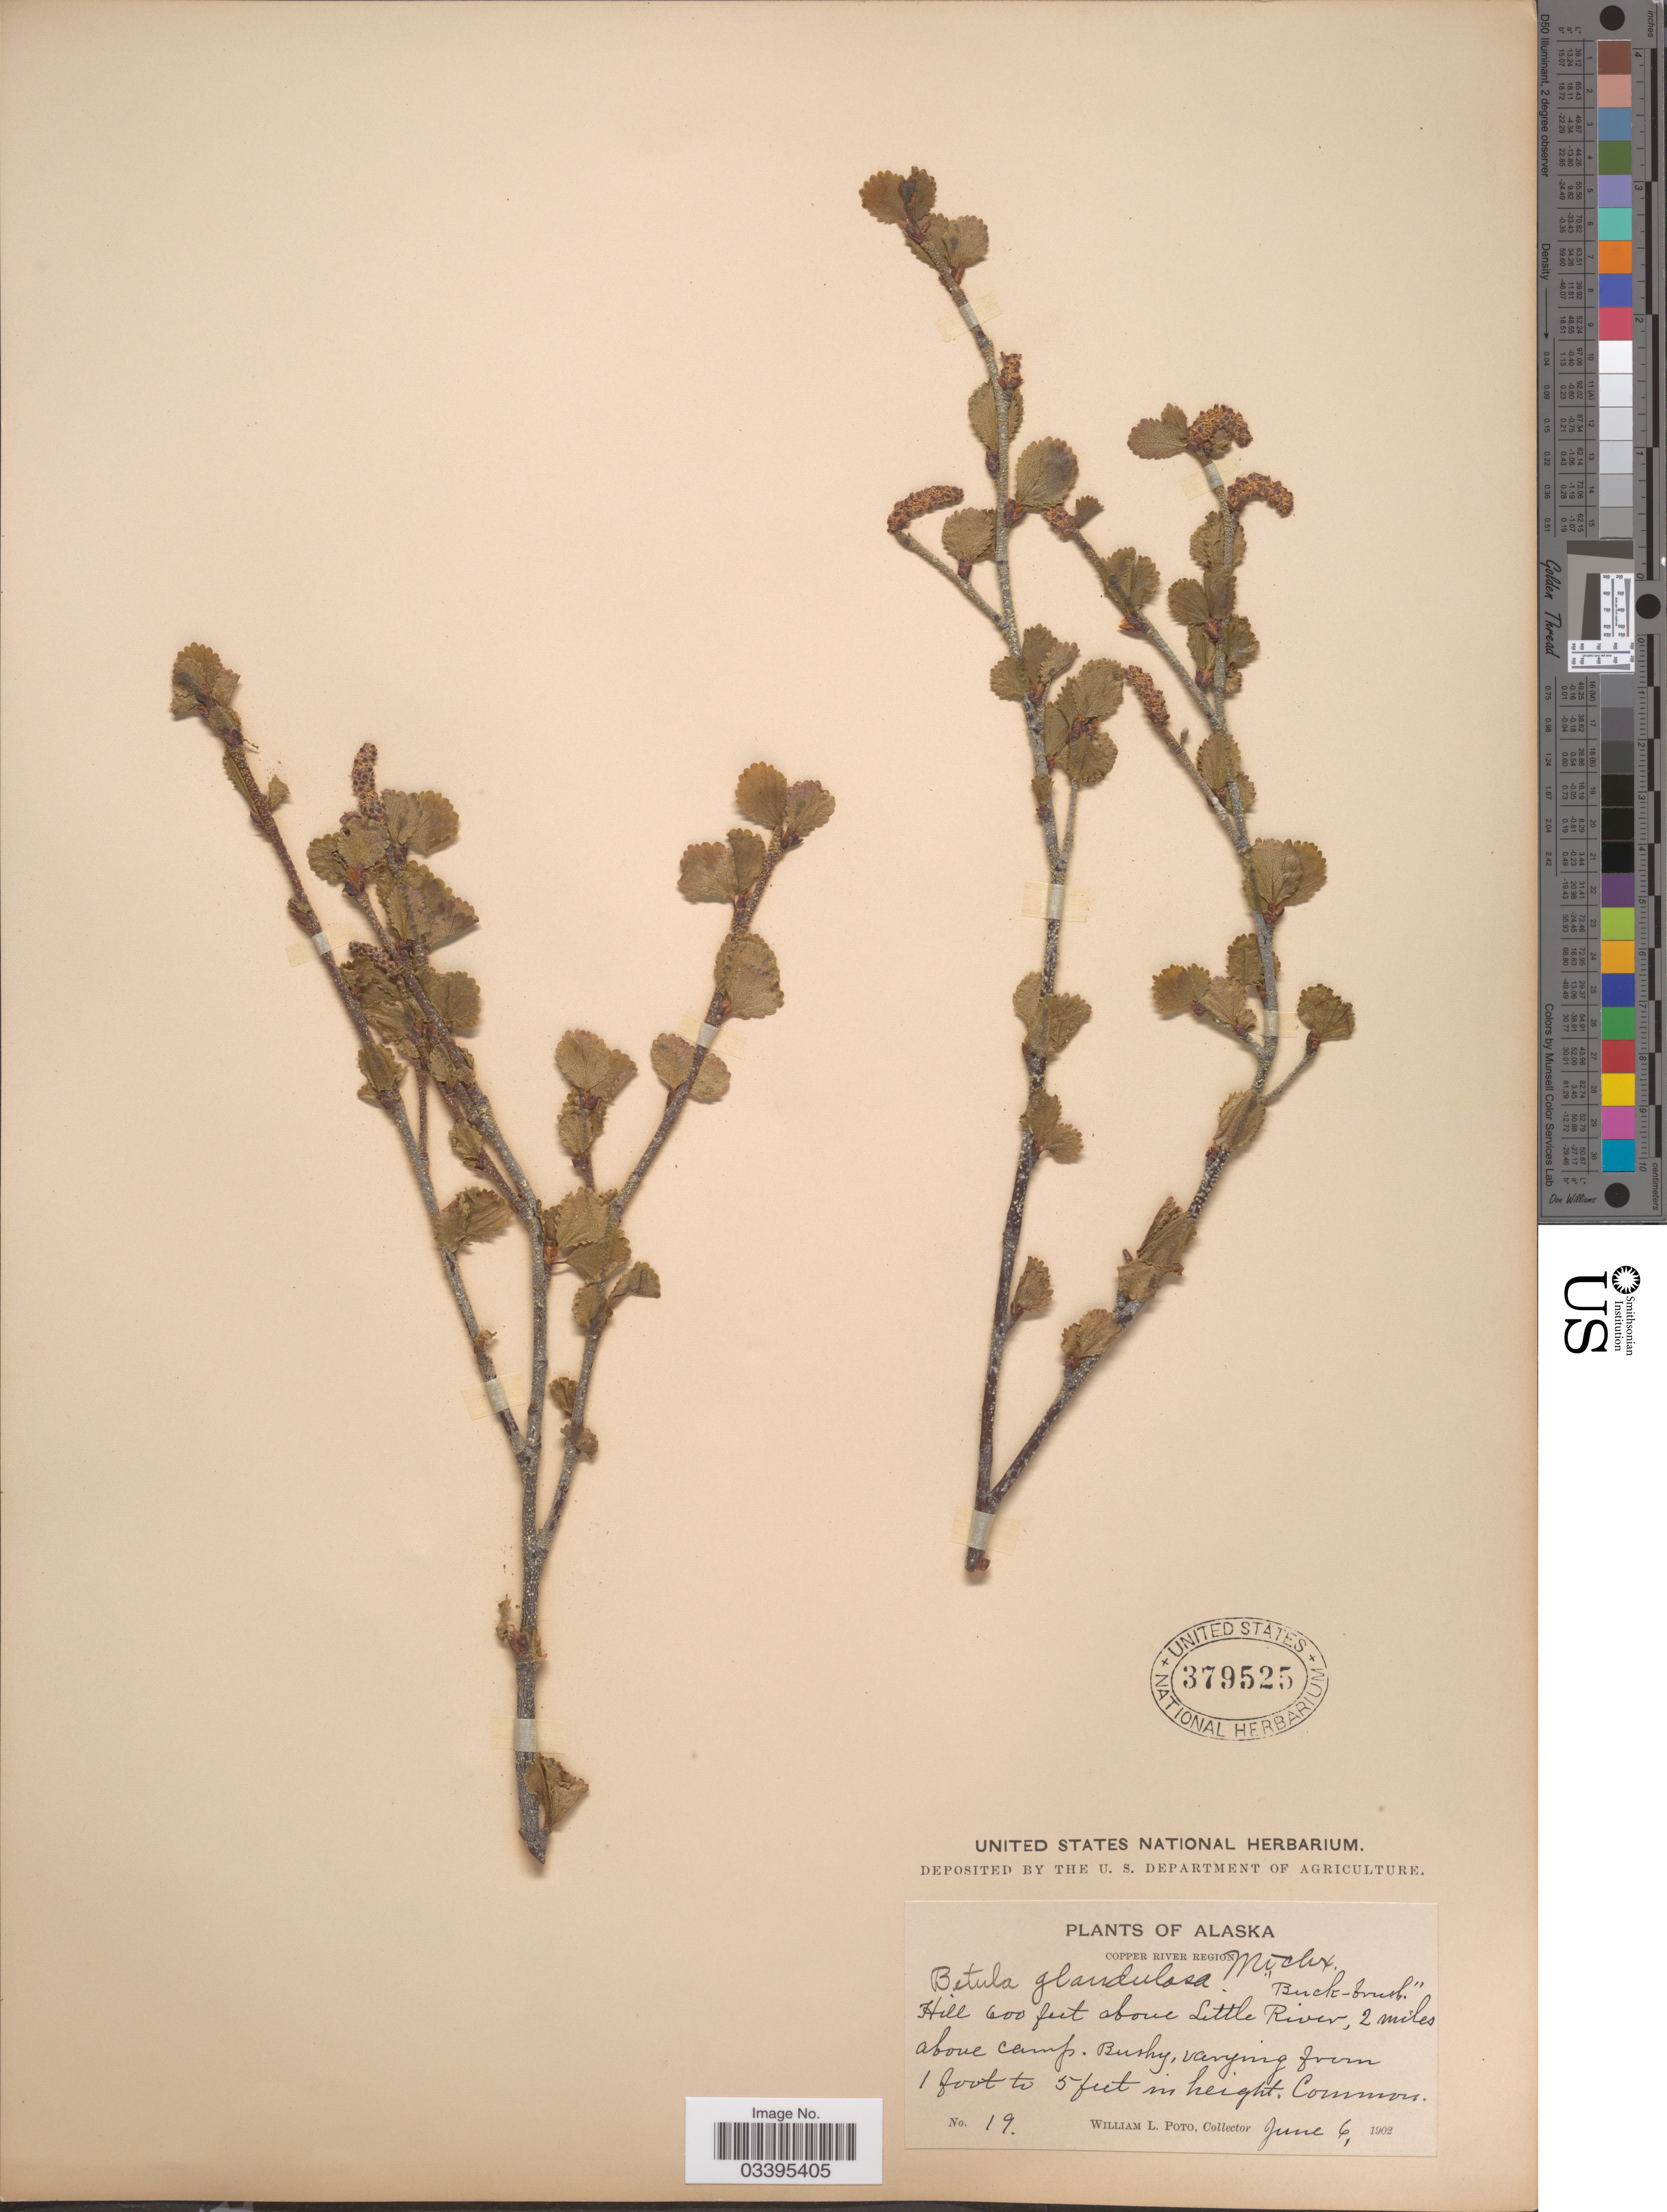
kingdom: Plantae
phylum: Tracheophyta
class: Magnoliopsida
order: Fagales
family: Betulaceae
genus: Betula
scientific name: Betula glandulosa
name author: Michx.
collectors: W. Poto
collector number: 19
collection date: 1902-06-06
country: United States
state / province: Alaska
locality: Copper River Region. Hill 600 feet above Little River, 2 miles above camp.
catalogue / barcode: US 379525